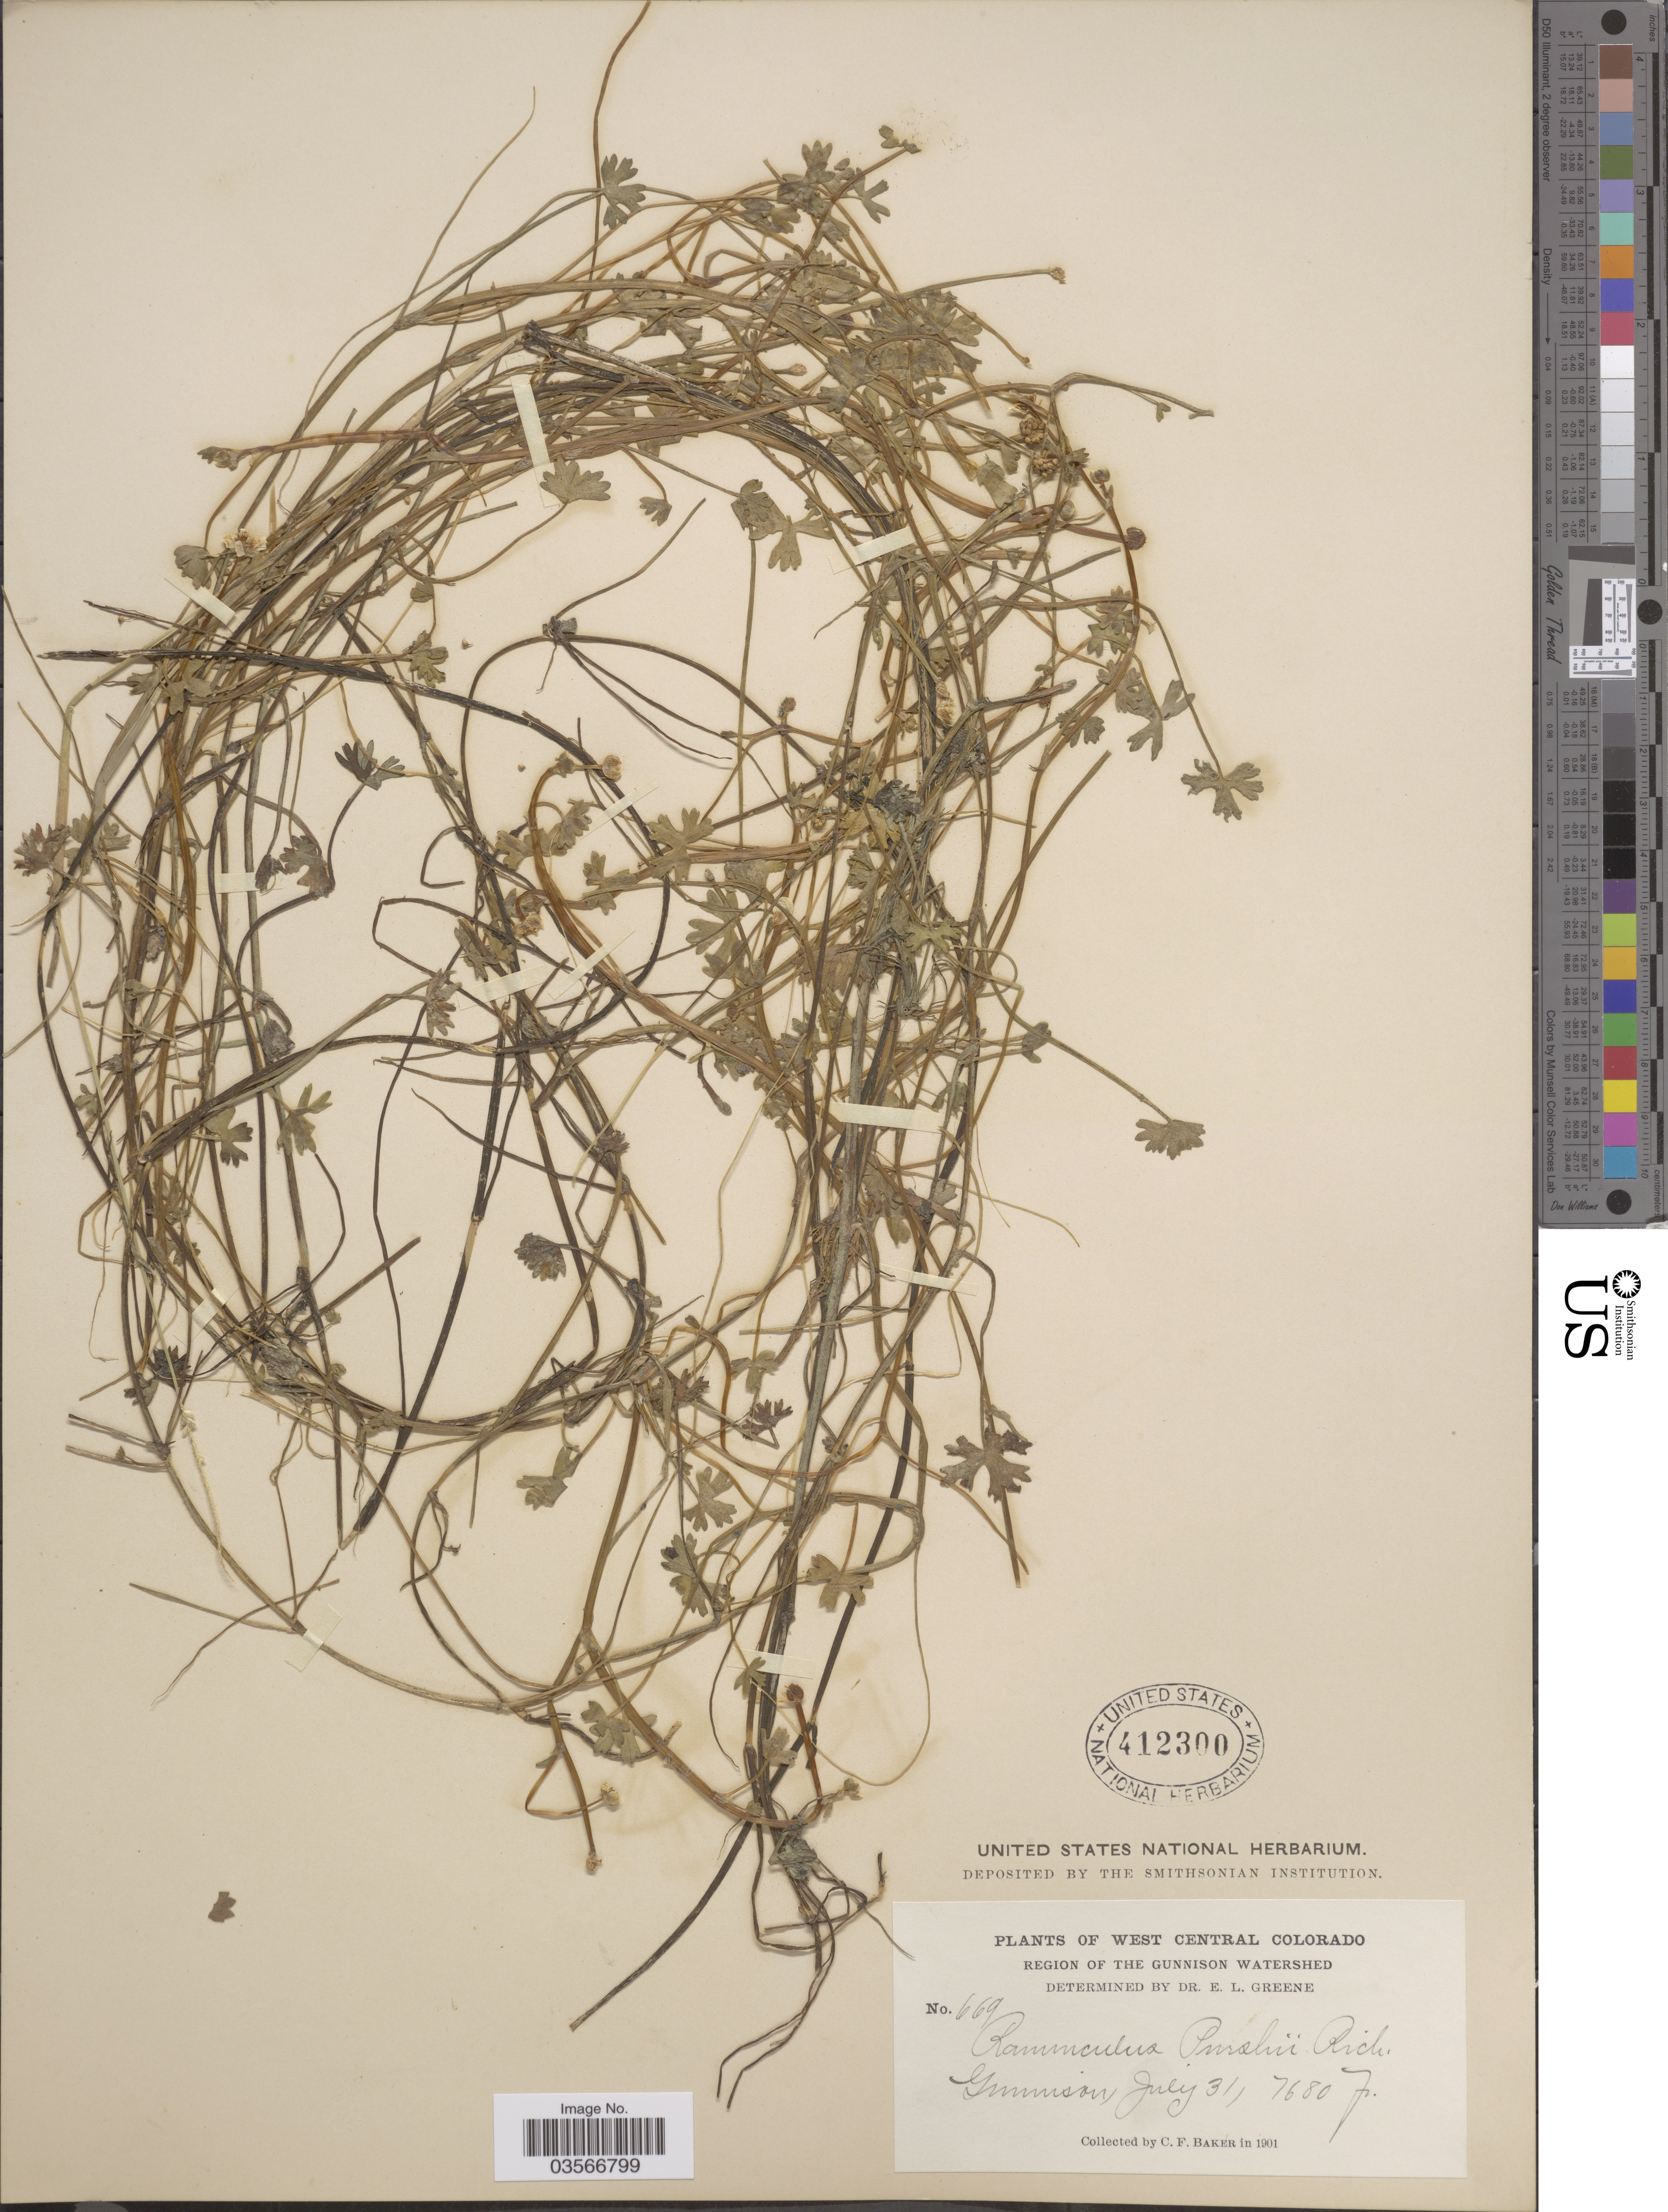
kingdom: Plantae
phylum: Tracheophyta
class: Magnoliopsida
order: Ranunculales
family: Ranunculaceae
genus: Ranunculus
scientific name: Ranunculus gmelinii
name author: DC.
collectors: C. F. Baker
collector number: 669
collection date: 1901-07-31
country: United States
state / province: Colorado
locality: West Central Colorado. Region of the Gunnison Watershed. Gunnison.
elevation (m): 2341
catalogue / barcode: US 412300